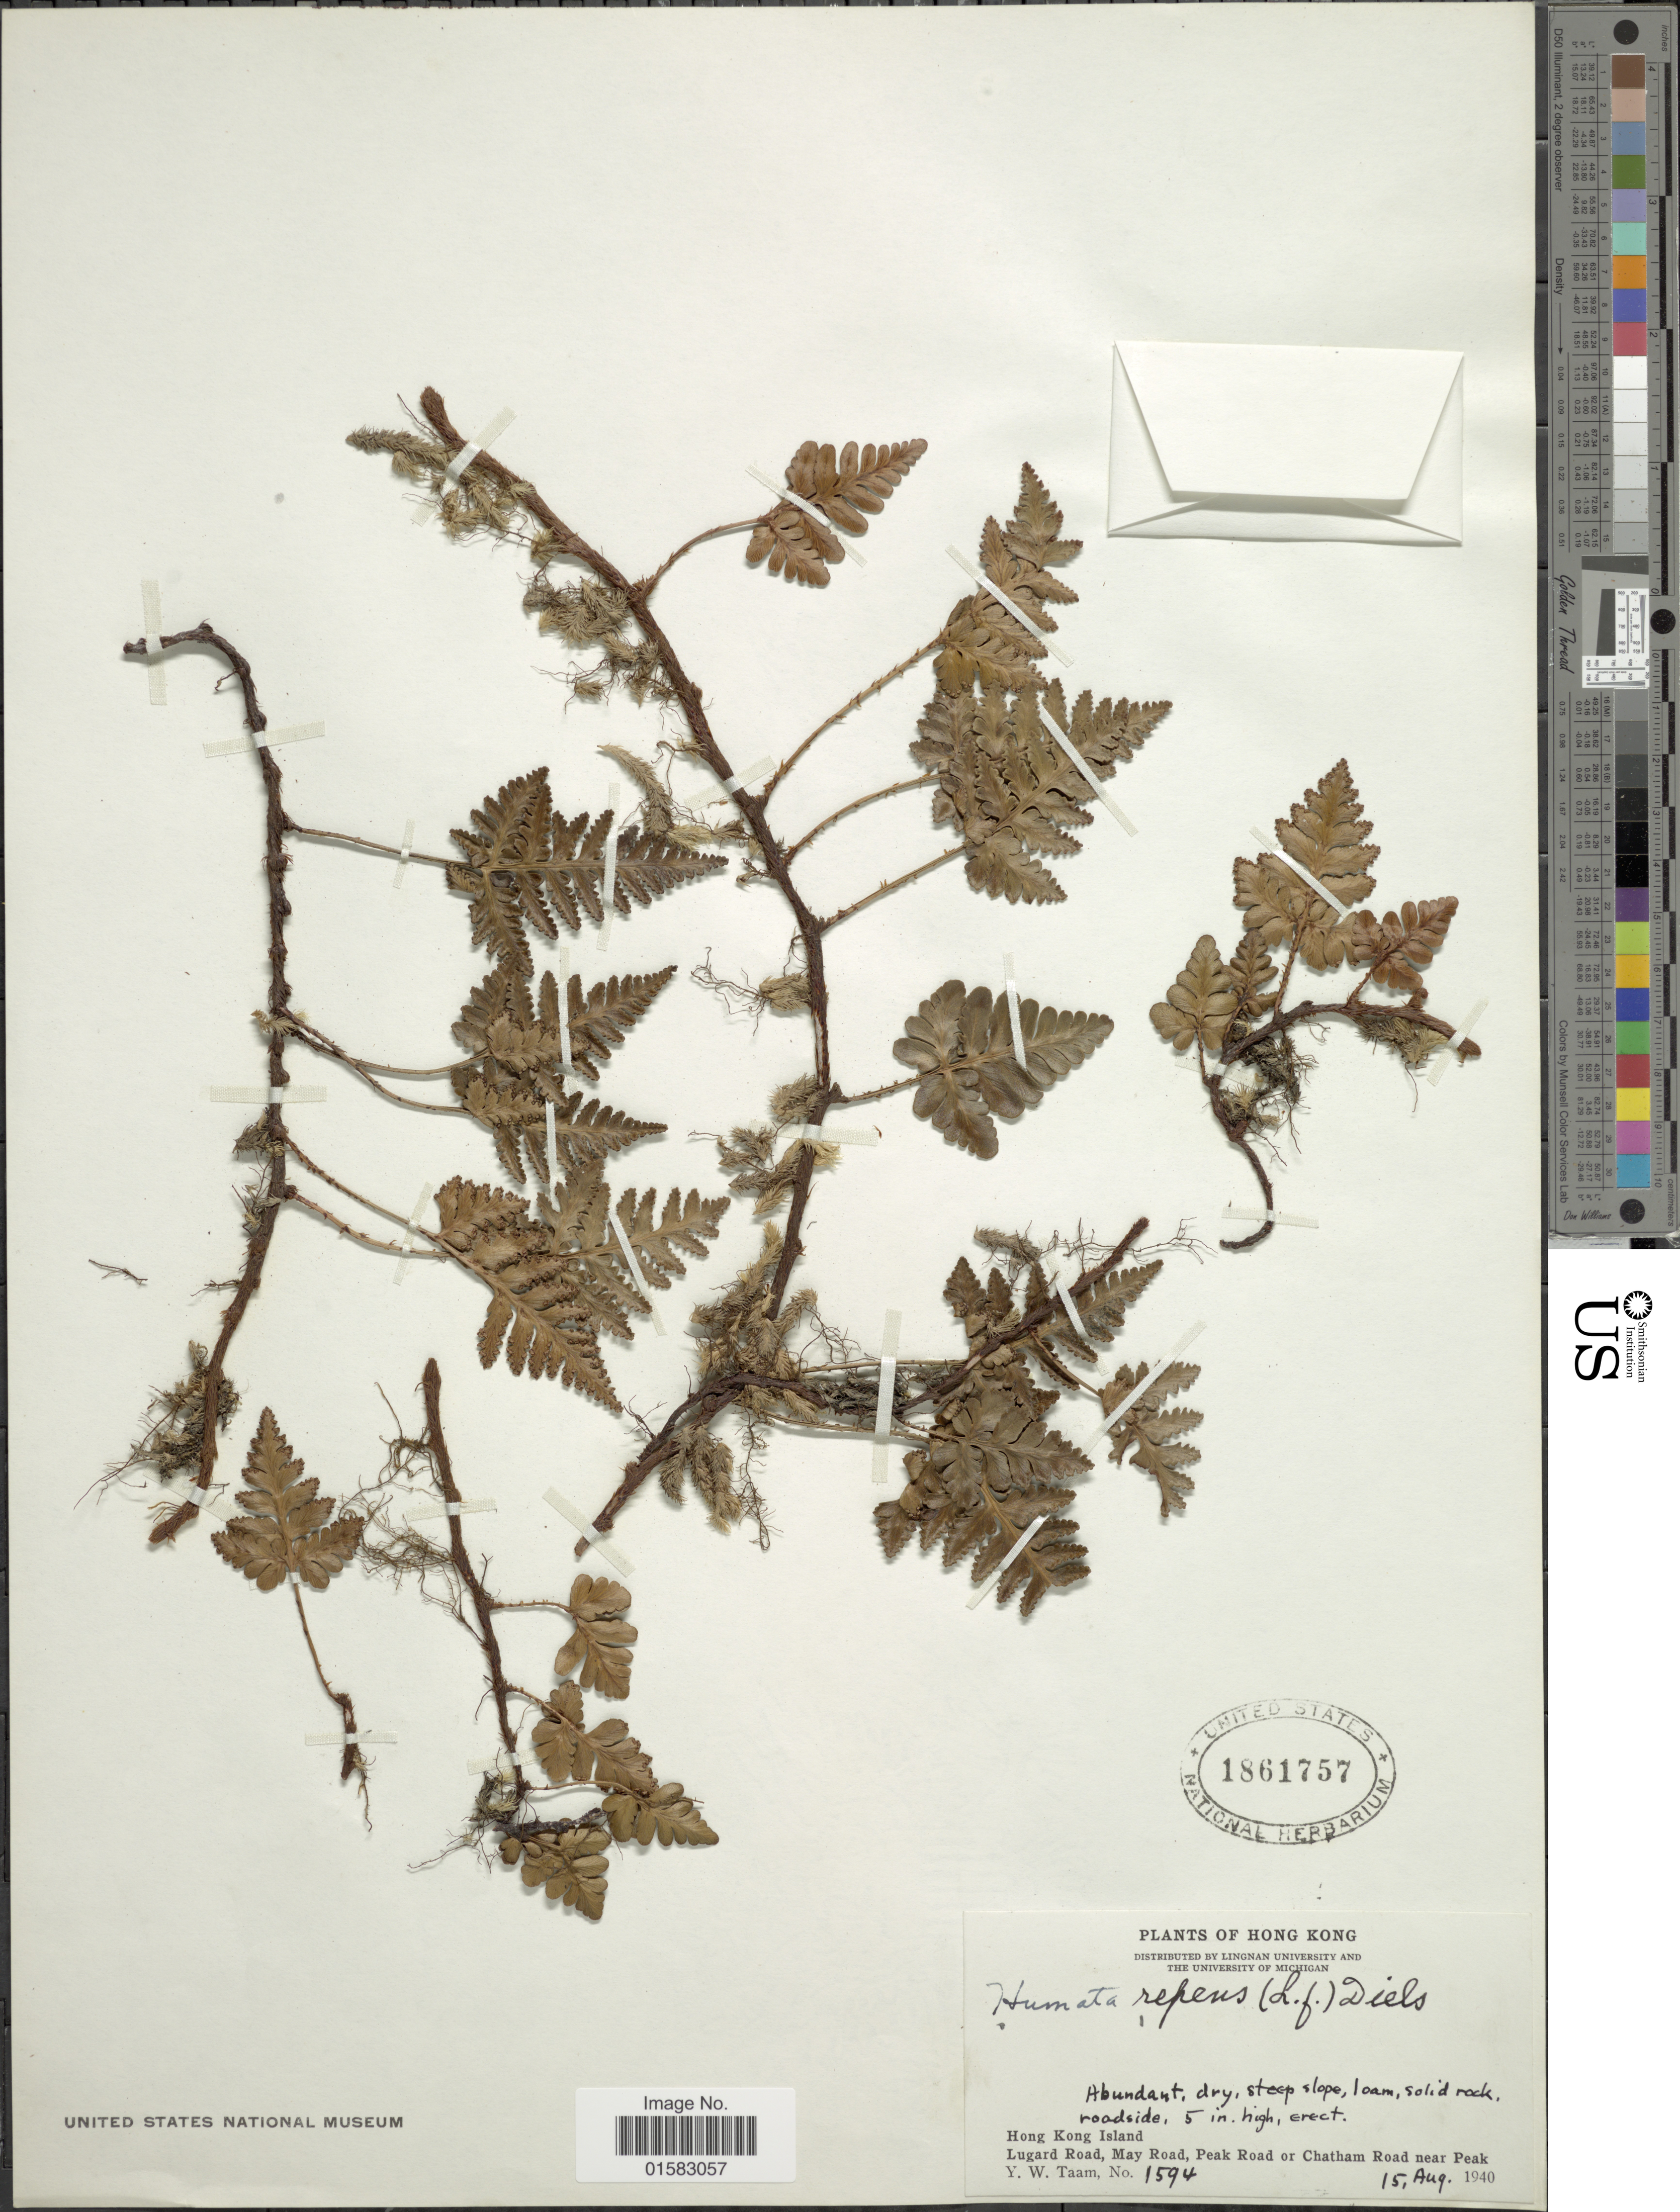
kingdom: Plantae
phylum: Tracheophyta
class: Polypodiopsida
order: Polypodiales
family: Davalliaceae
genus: Davallia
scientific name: Davallia repens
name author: (L. f.) Kuhn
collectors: Y. W. Taam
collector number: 1594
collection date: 1940-08-15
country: China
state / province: Hong Kong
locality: Hong Kong Island, Lugard Road, May Riad, Peak Road or Chatham Road near Peak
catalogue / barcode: US 1861757